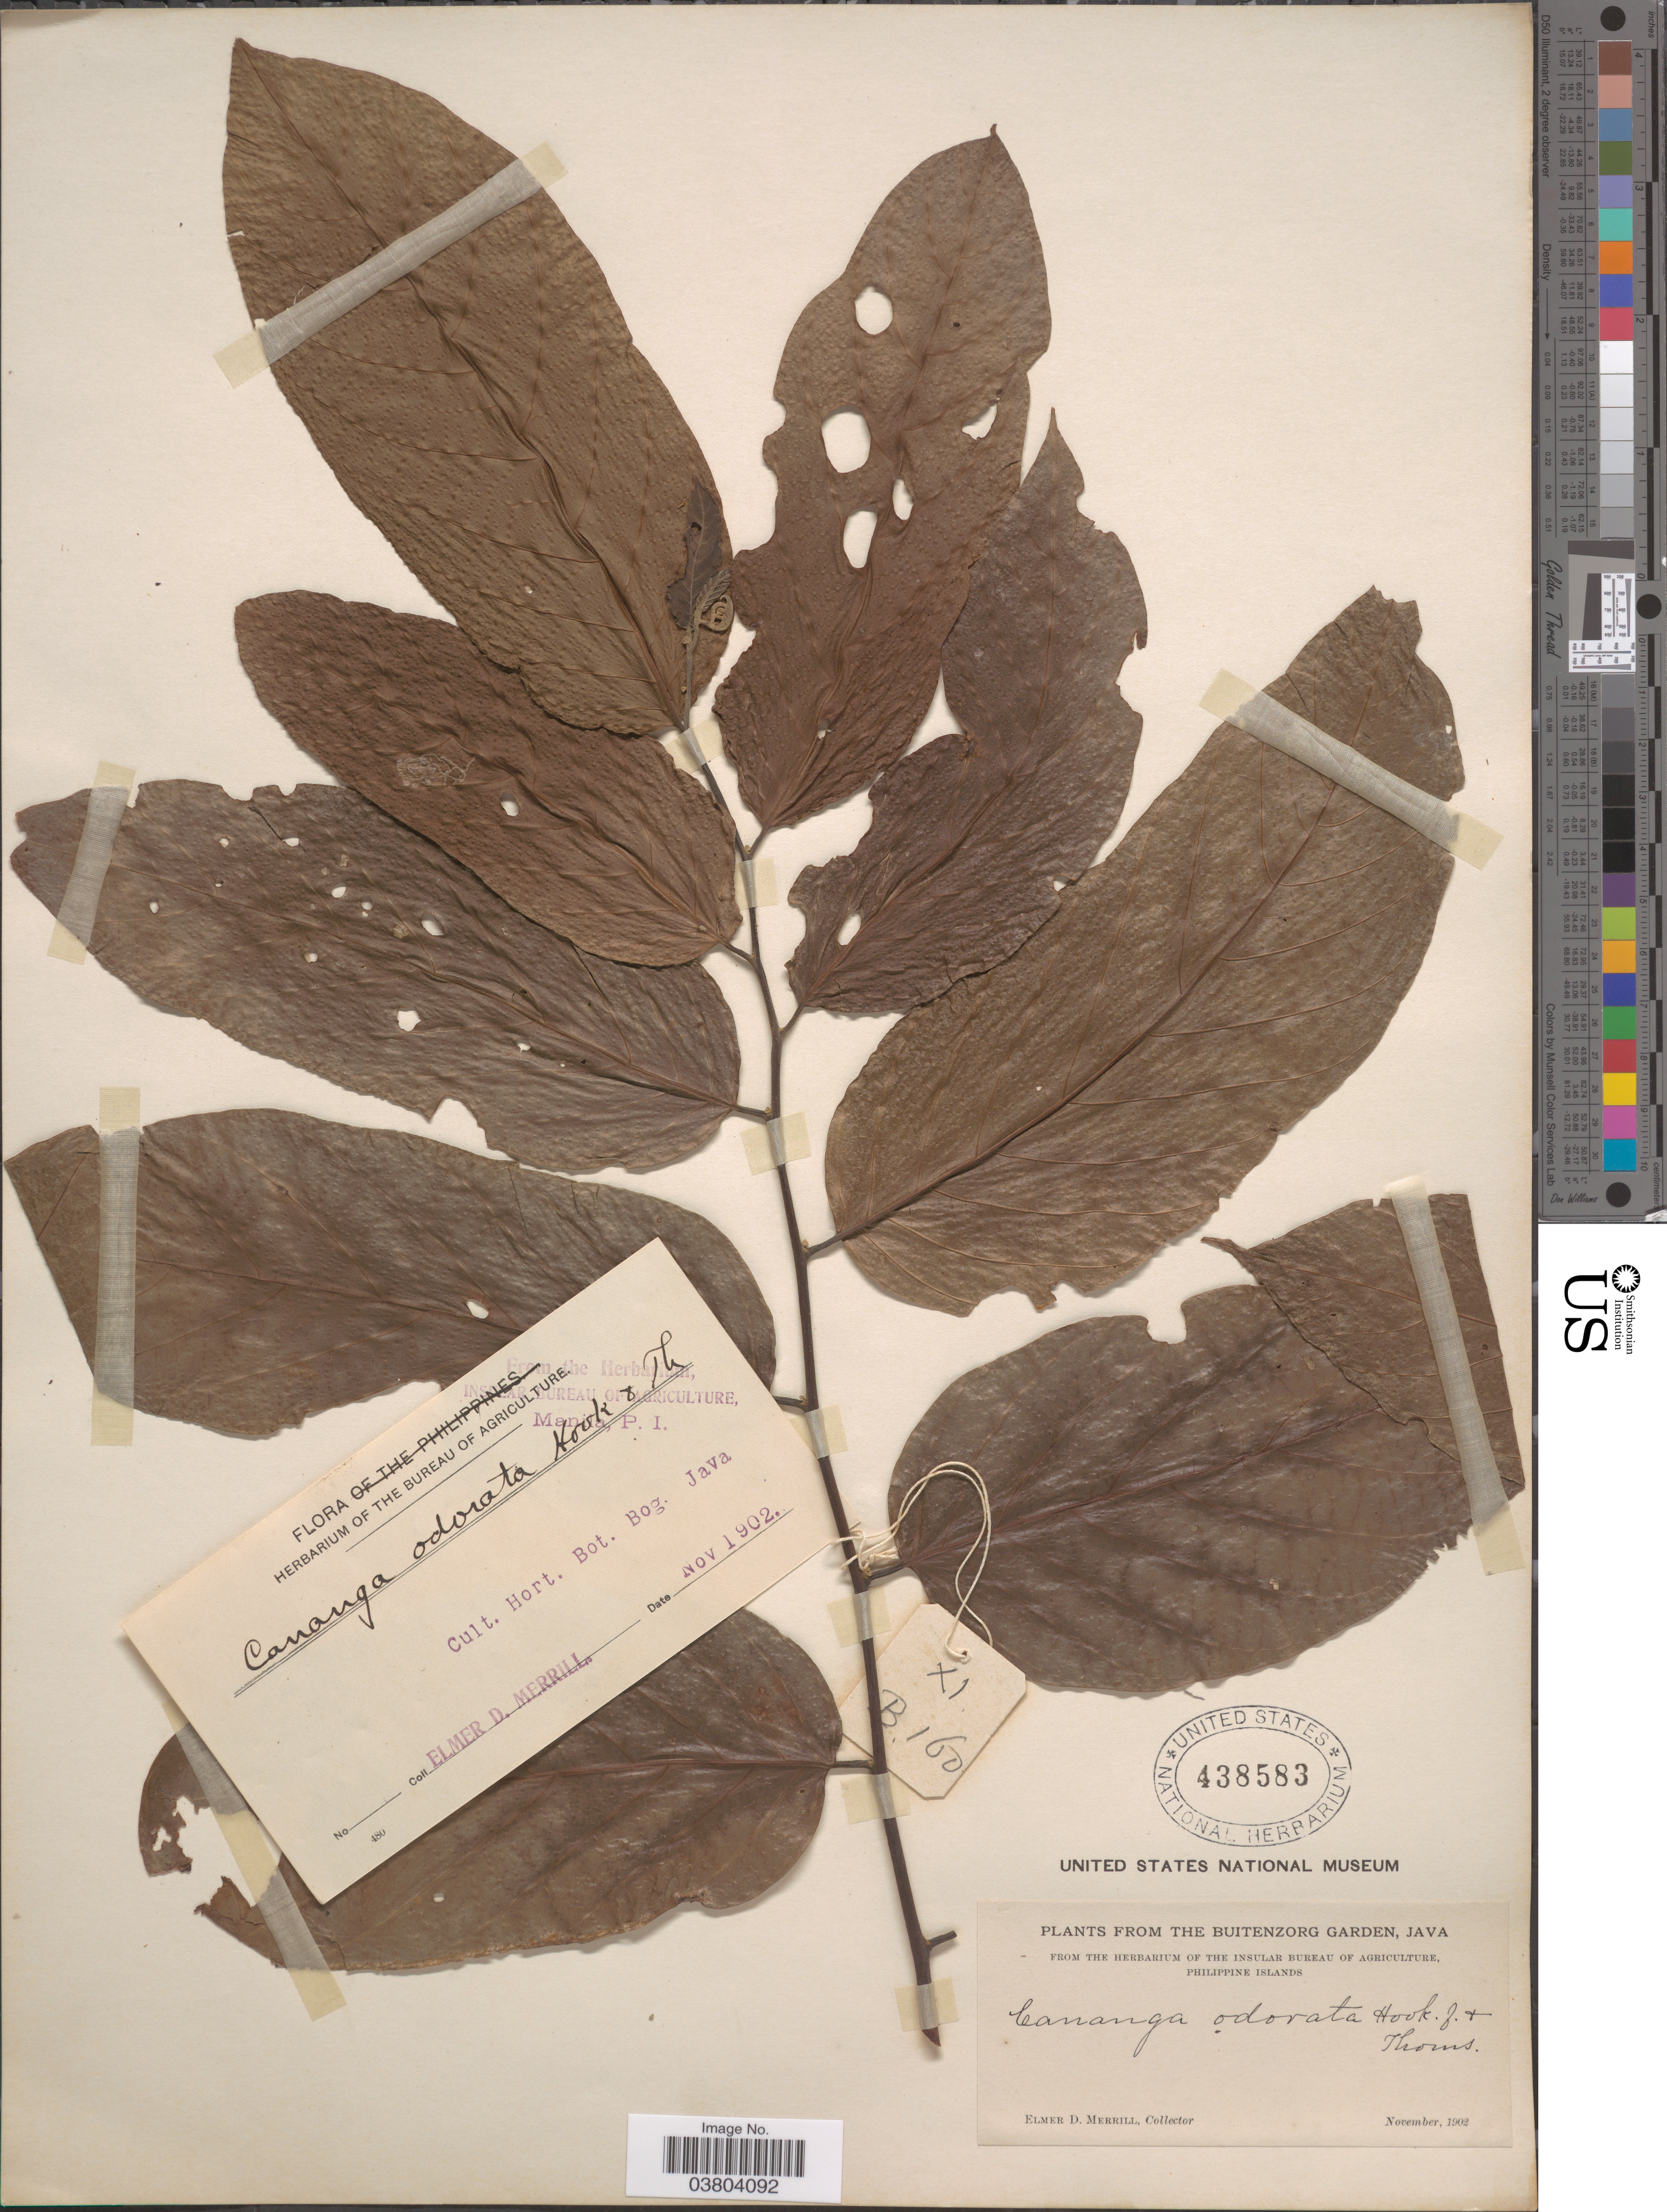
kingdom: Plantae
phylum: Tracheophyta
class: Magnoliopsida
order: Magnoliales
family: Annonaceae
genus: Cananga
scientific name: Cananga odorata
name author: (Lam.) Hook. f. & Thomson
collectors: E. D. Merrill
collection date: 1902-11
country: Indonesia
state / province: Java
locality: Buitenzorg Garden. Cult. Hort. Bot . Bog.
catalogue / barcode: US 438583